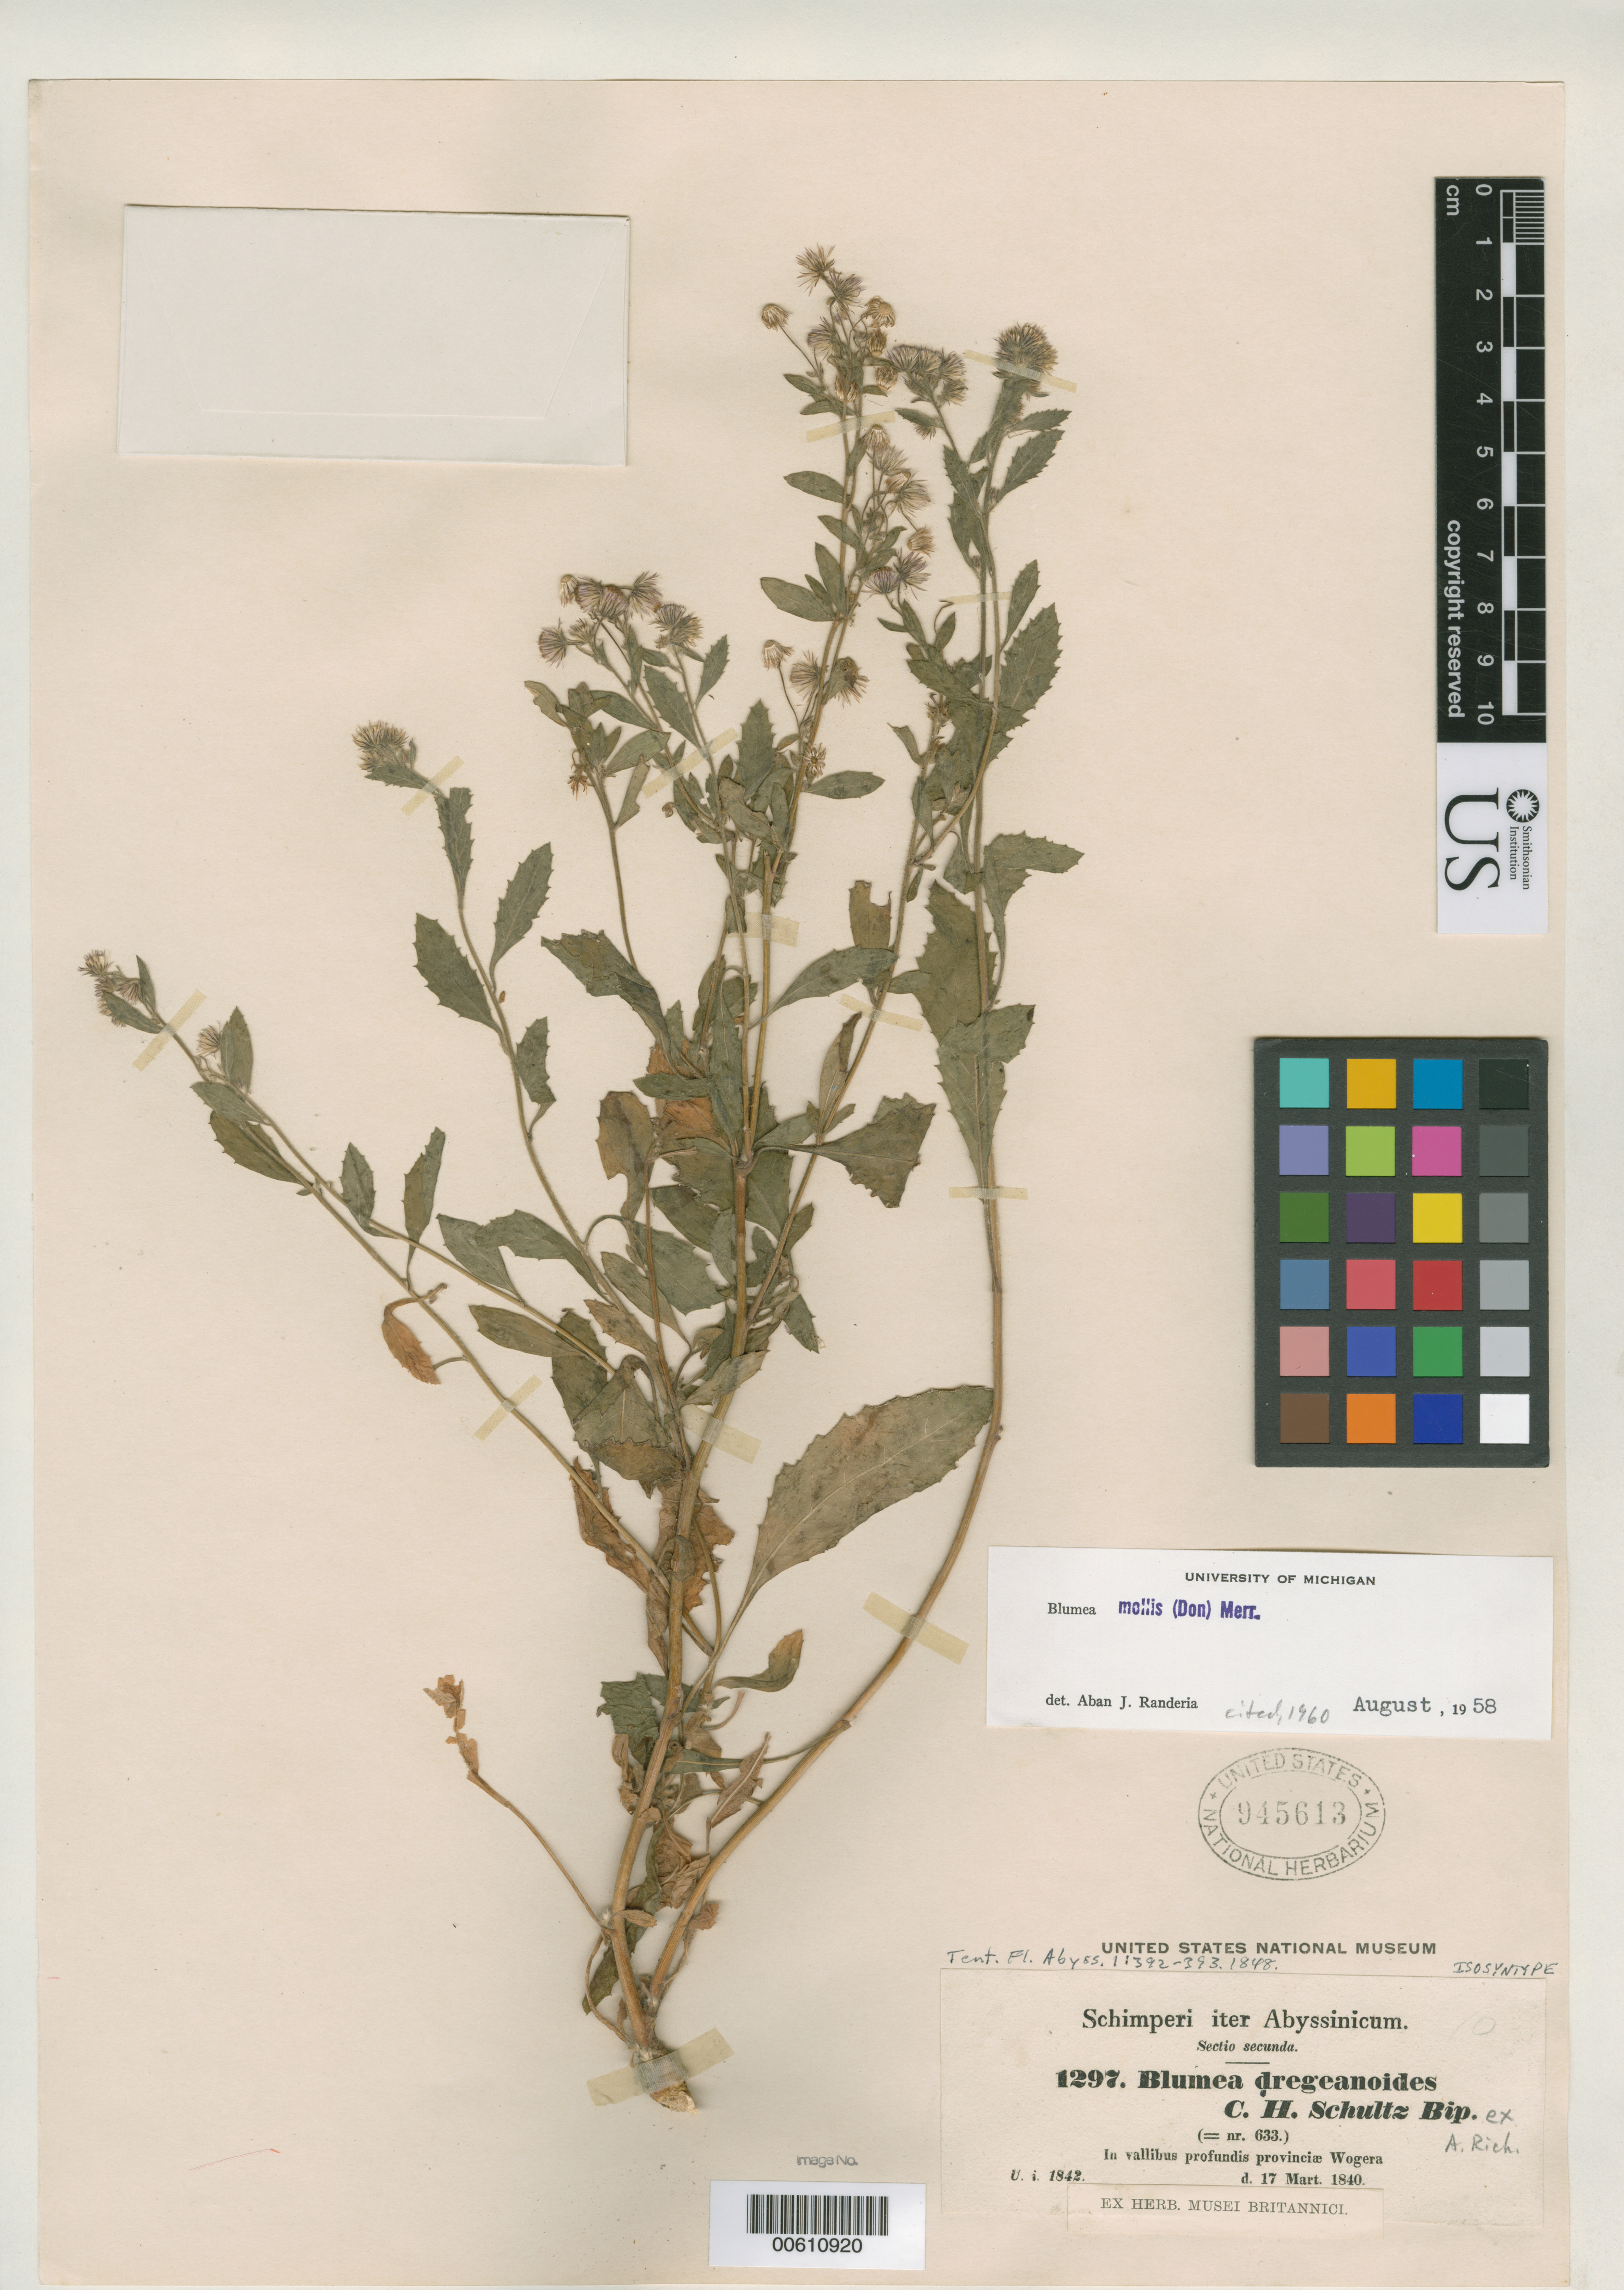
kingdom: Plantae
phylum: Tracheophyta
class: Magnoliopsida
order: Asterales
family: Asteraceae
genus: Blumea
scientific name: Blumea dregeanoides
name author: Sch. Bip. ex A. Rich.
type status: Isosyntype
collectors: -. Schimper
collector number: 1297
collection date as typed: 17 Mar 1840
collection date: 1840-03-17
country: Ethiopia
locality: Wogera Province.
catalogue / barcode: US 945613